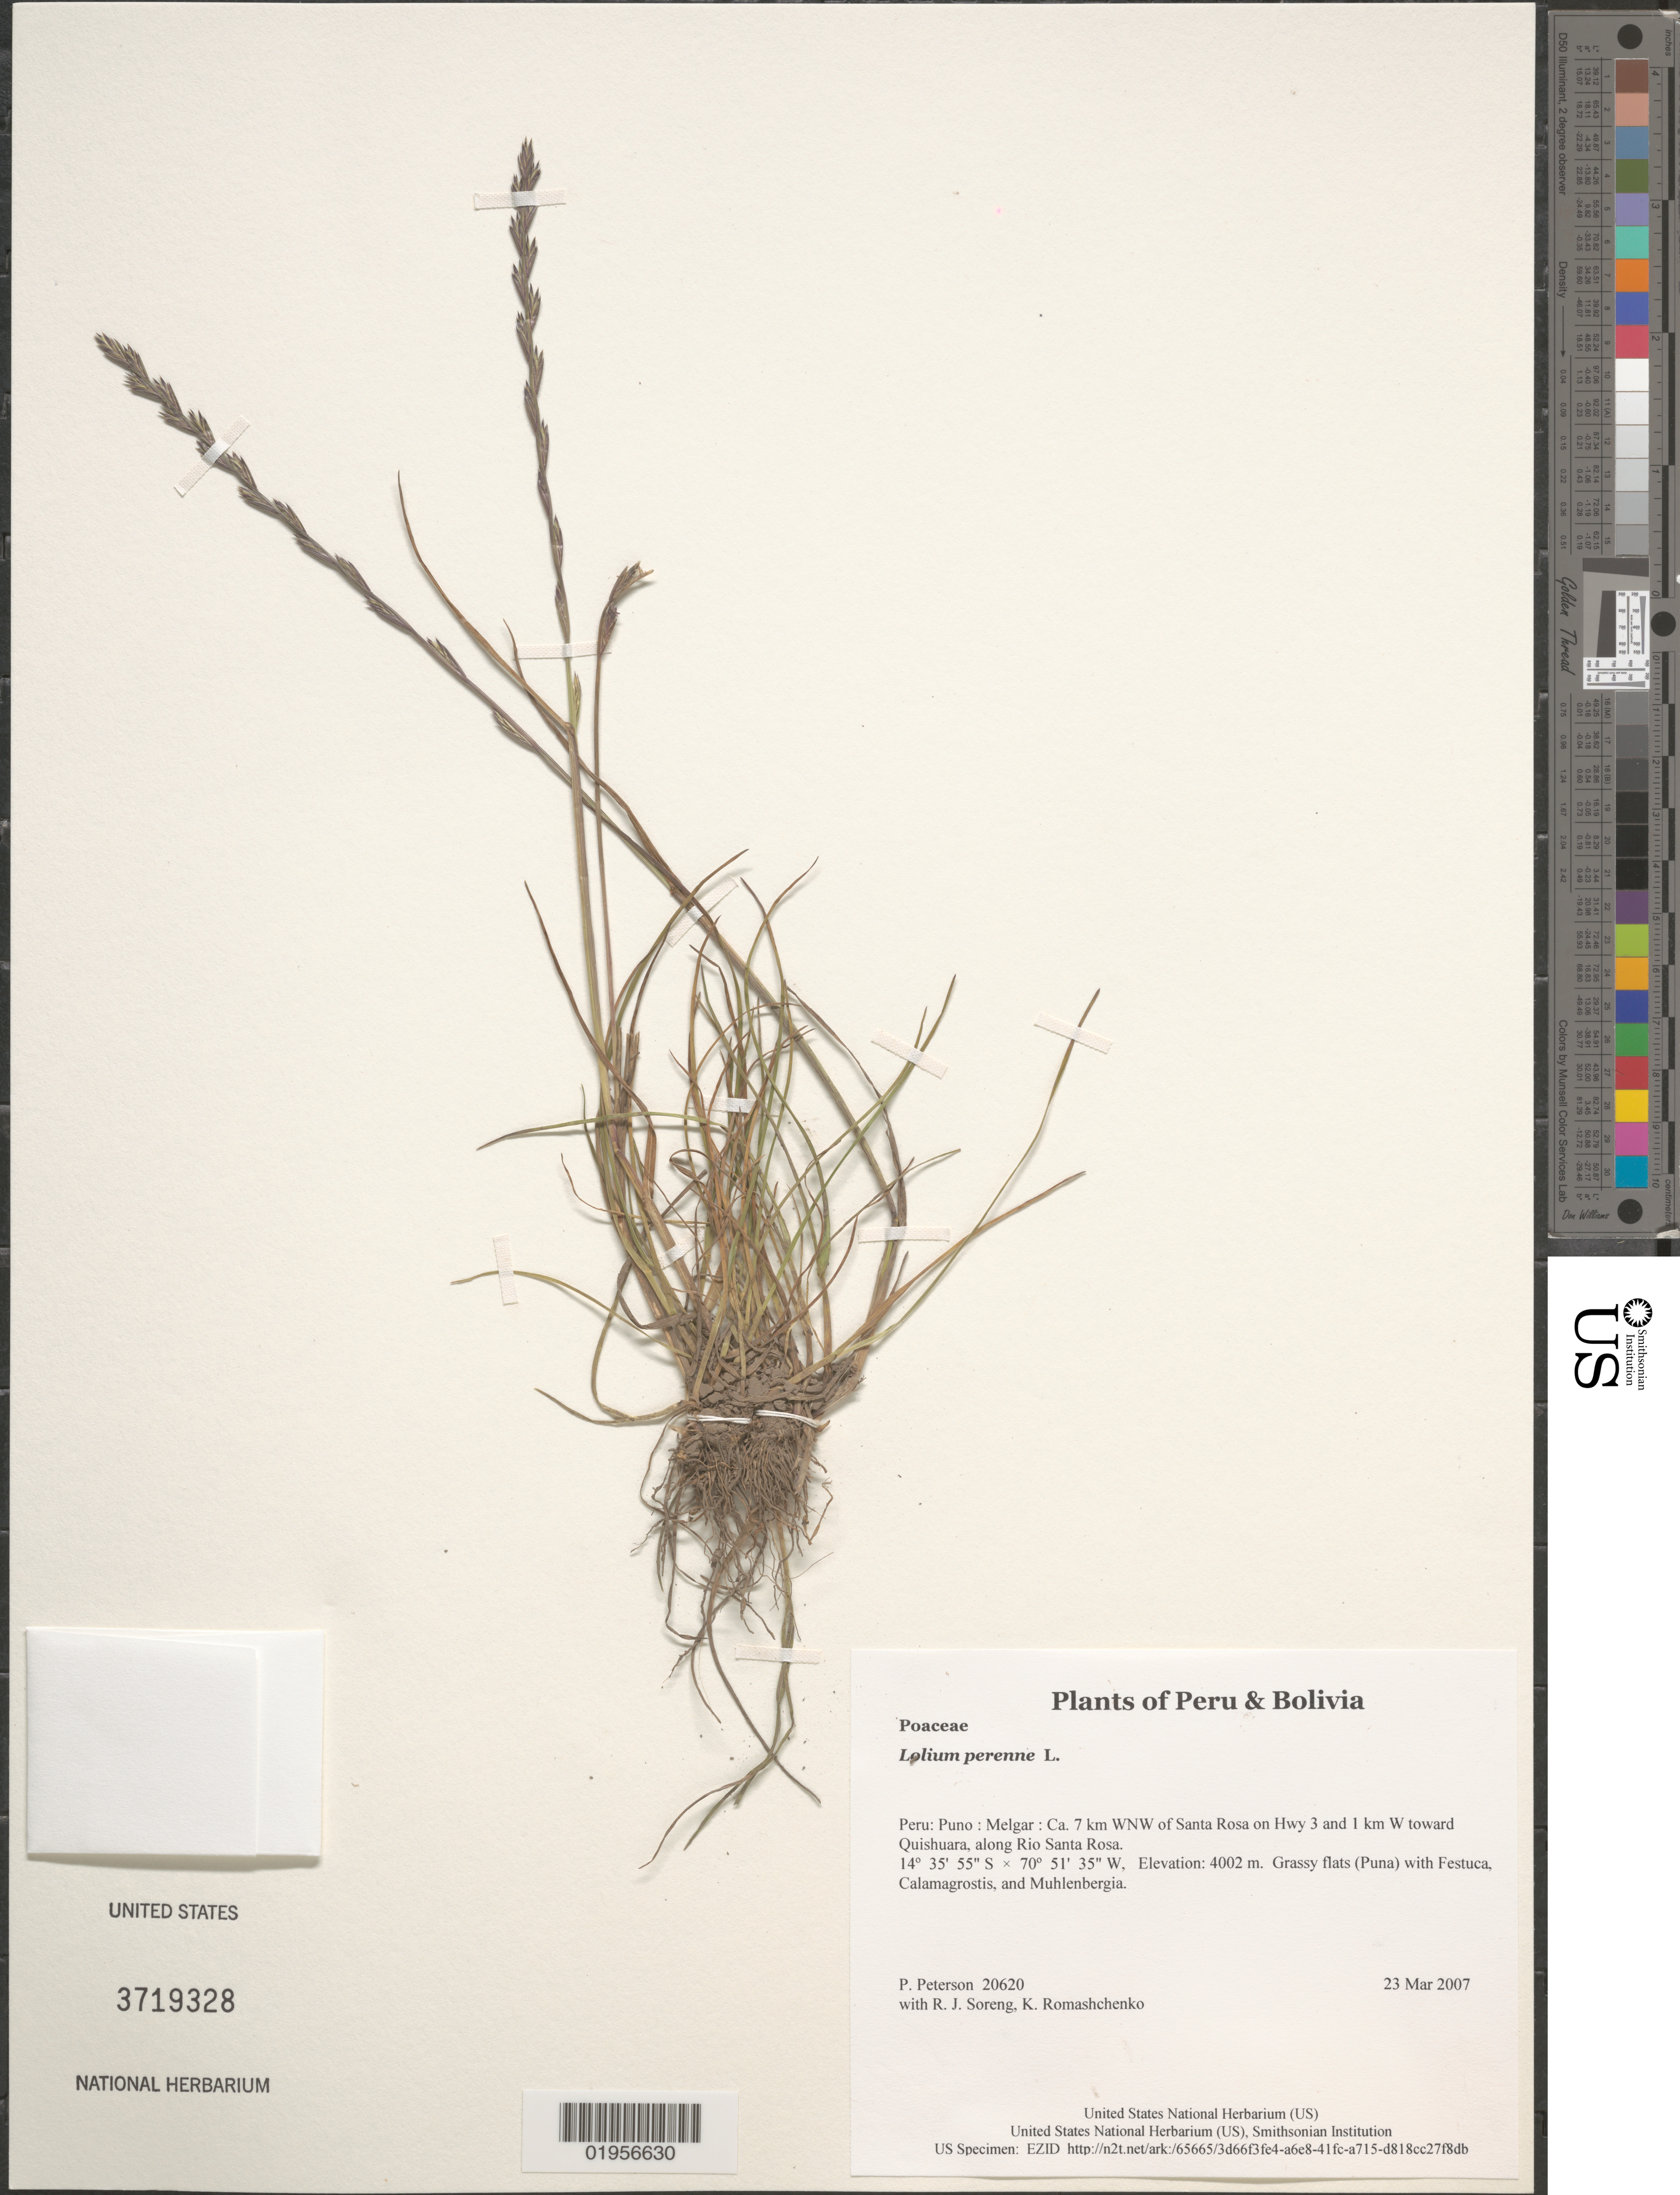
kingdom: Plantae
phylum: Tracheophyta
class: Liliopsida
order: Poales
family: Poaceae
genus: Lolium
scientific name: Lolium perenne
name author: L.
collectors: P. M. Peterson, R. J. Soreng & K. Romashchenko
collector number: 20620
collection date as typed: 23 Mar 2007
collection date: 2007-03-23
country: Peru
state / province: Puno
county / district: Melgar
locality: Ca. 7 km WNW of Santa Rosa on Hwy 3 and 1 km W toward Quishuara, along Rio Santa Rosa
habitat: Grassy flats (Puna) with Festuca, Calamagrostis, and Muhlenbergia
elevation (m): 4002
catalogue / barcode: US 3719328